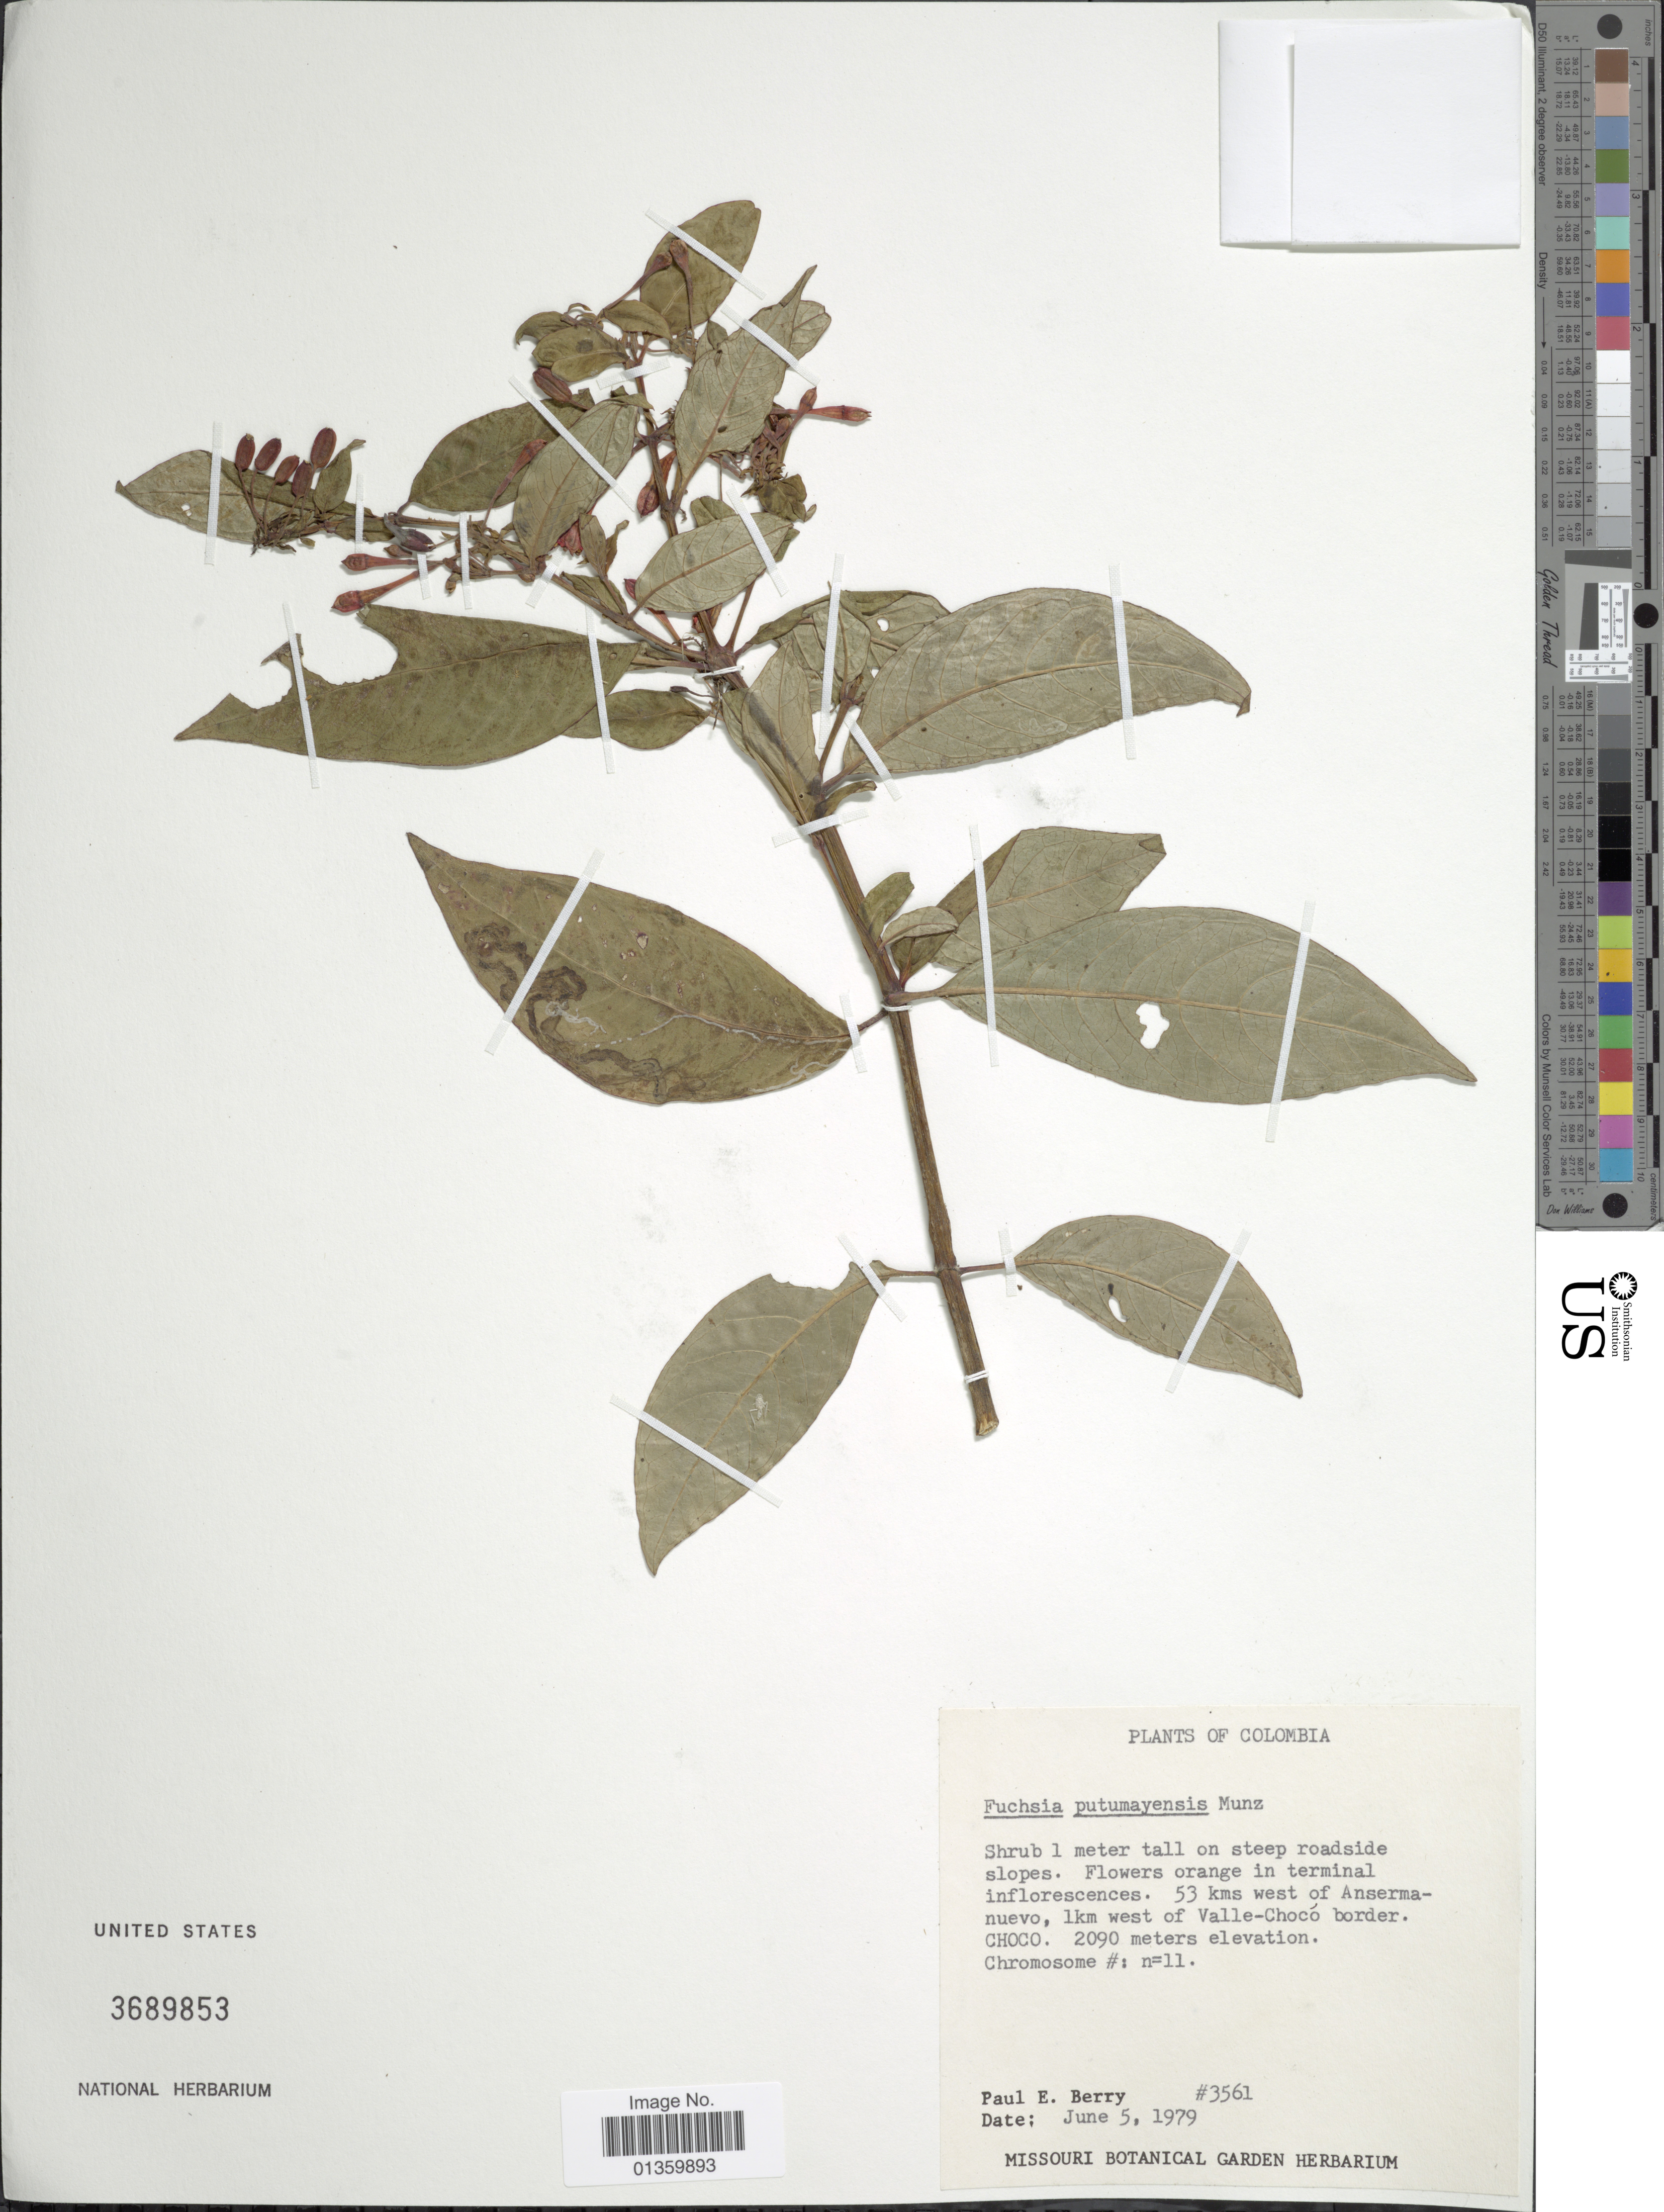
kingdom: Plantae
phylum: Tracheophyta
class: Magnoliopsida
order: Myrtales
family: Onagraceae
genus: Fuchsia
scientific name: Fuchsia putumayensis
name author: Munz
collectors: P. E. Berry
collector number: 3561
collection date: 1979-06-05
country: Colombia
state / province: Chocó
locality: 53 kms west of Ansermanuevo, 1km west of Valle-Chocó border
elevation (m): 2090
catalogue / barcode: US 3689853